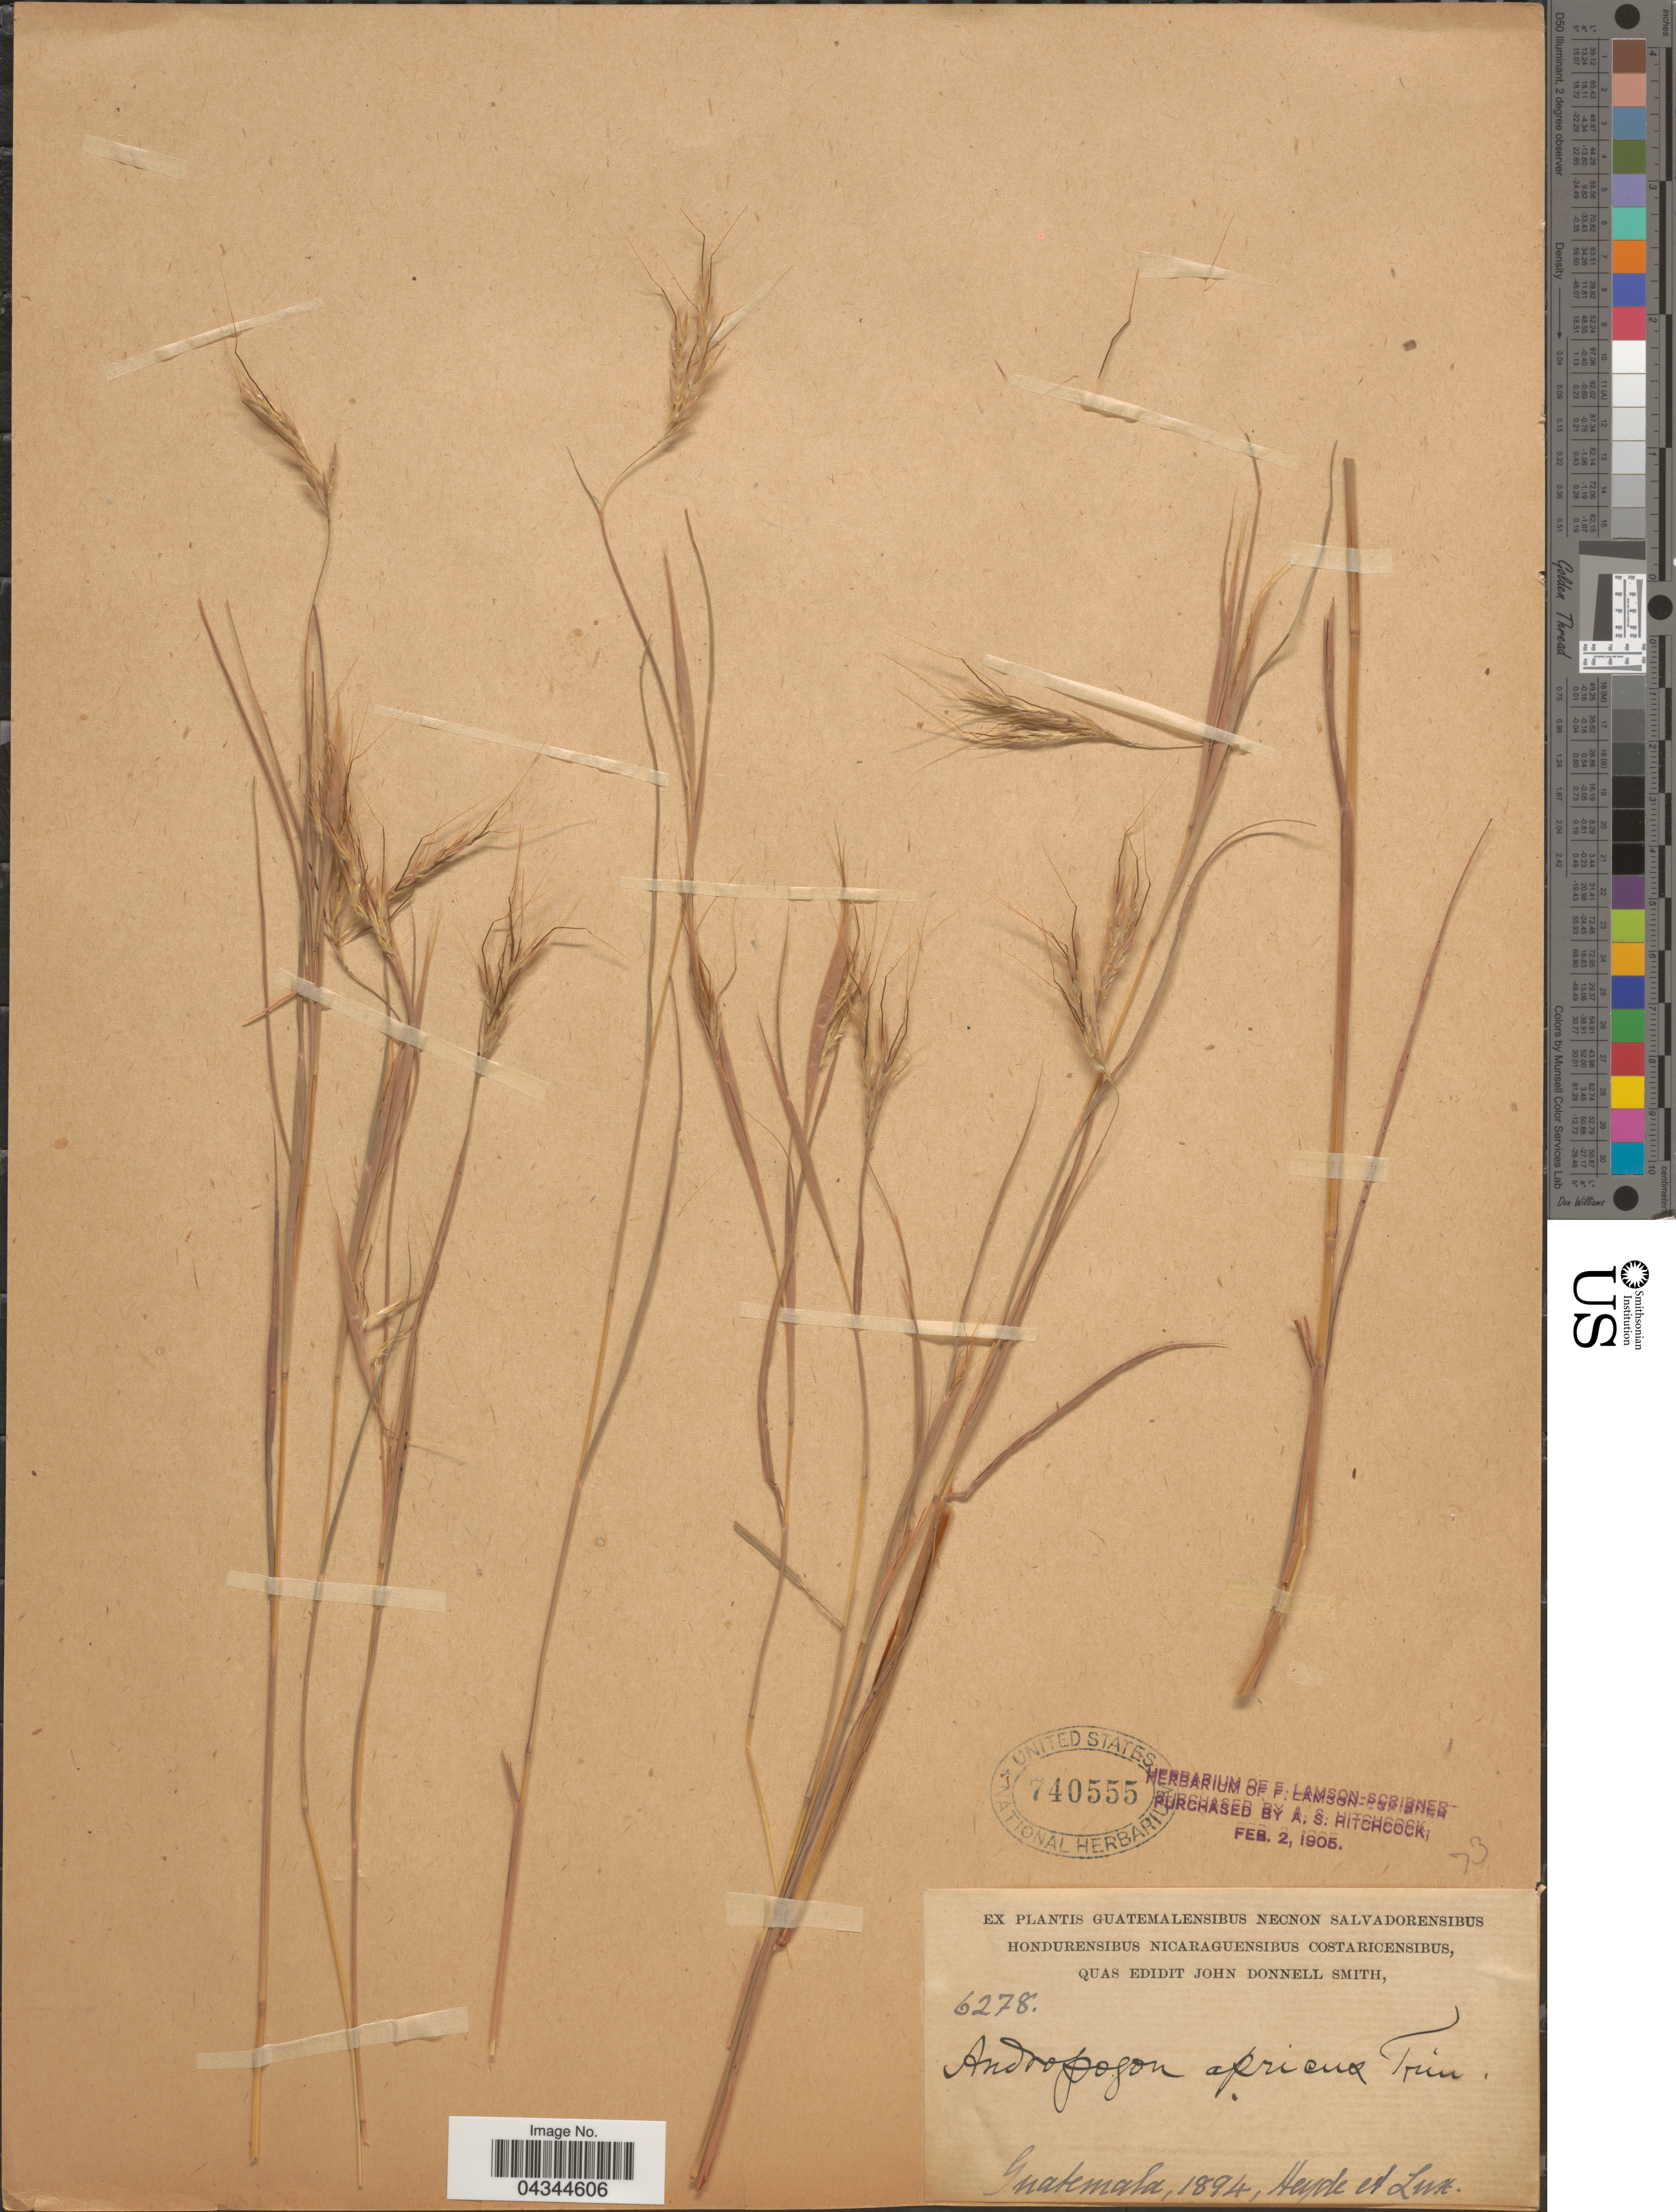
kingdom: Plantae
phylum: Tracheophyta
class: Liliopsida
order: Poales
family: Poaceae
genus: Andropogon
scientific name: Andropogon angustatus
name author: (J. Presl) Steud.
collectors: Heyde & Lux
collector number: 6278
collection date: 1894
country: Guatemala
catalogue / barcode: US 740555